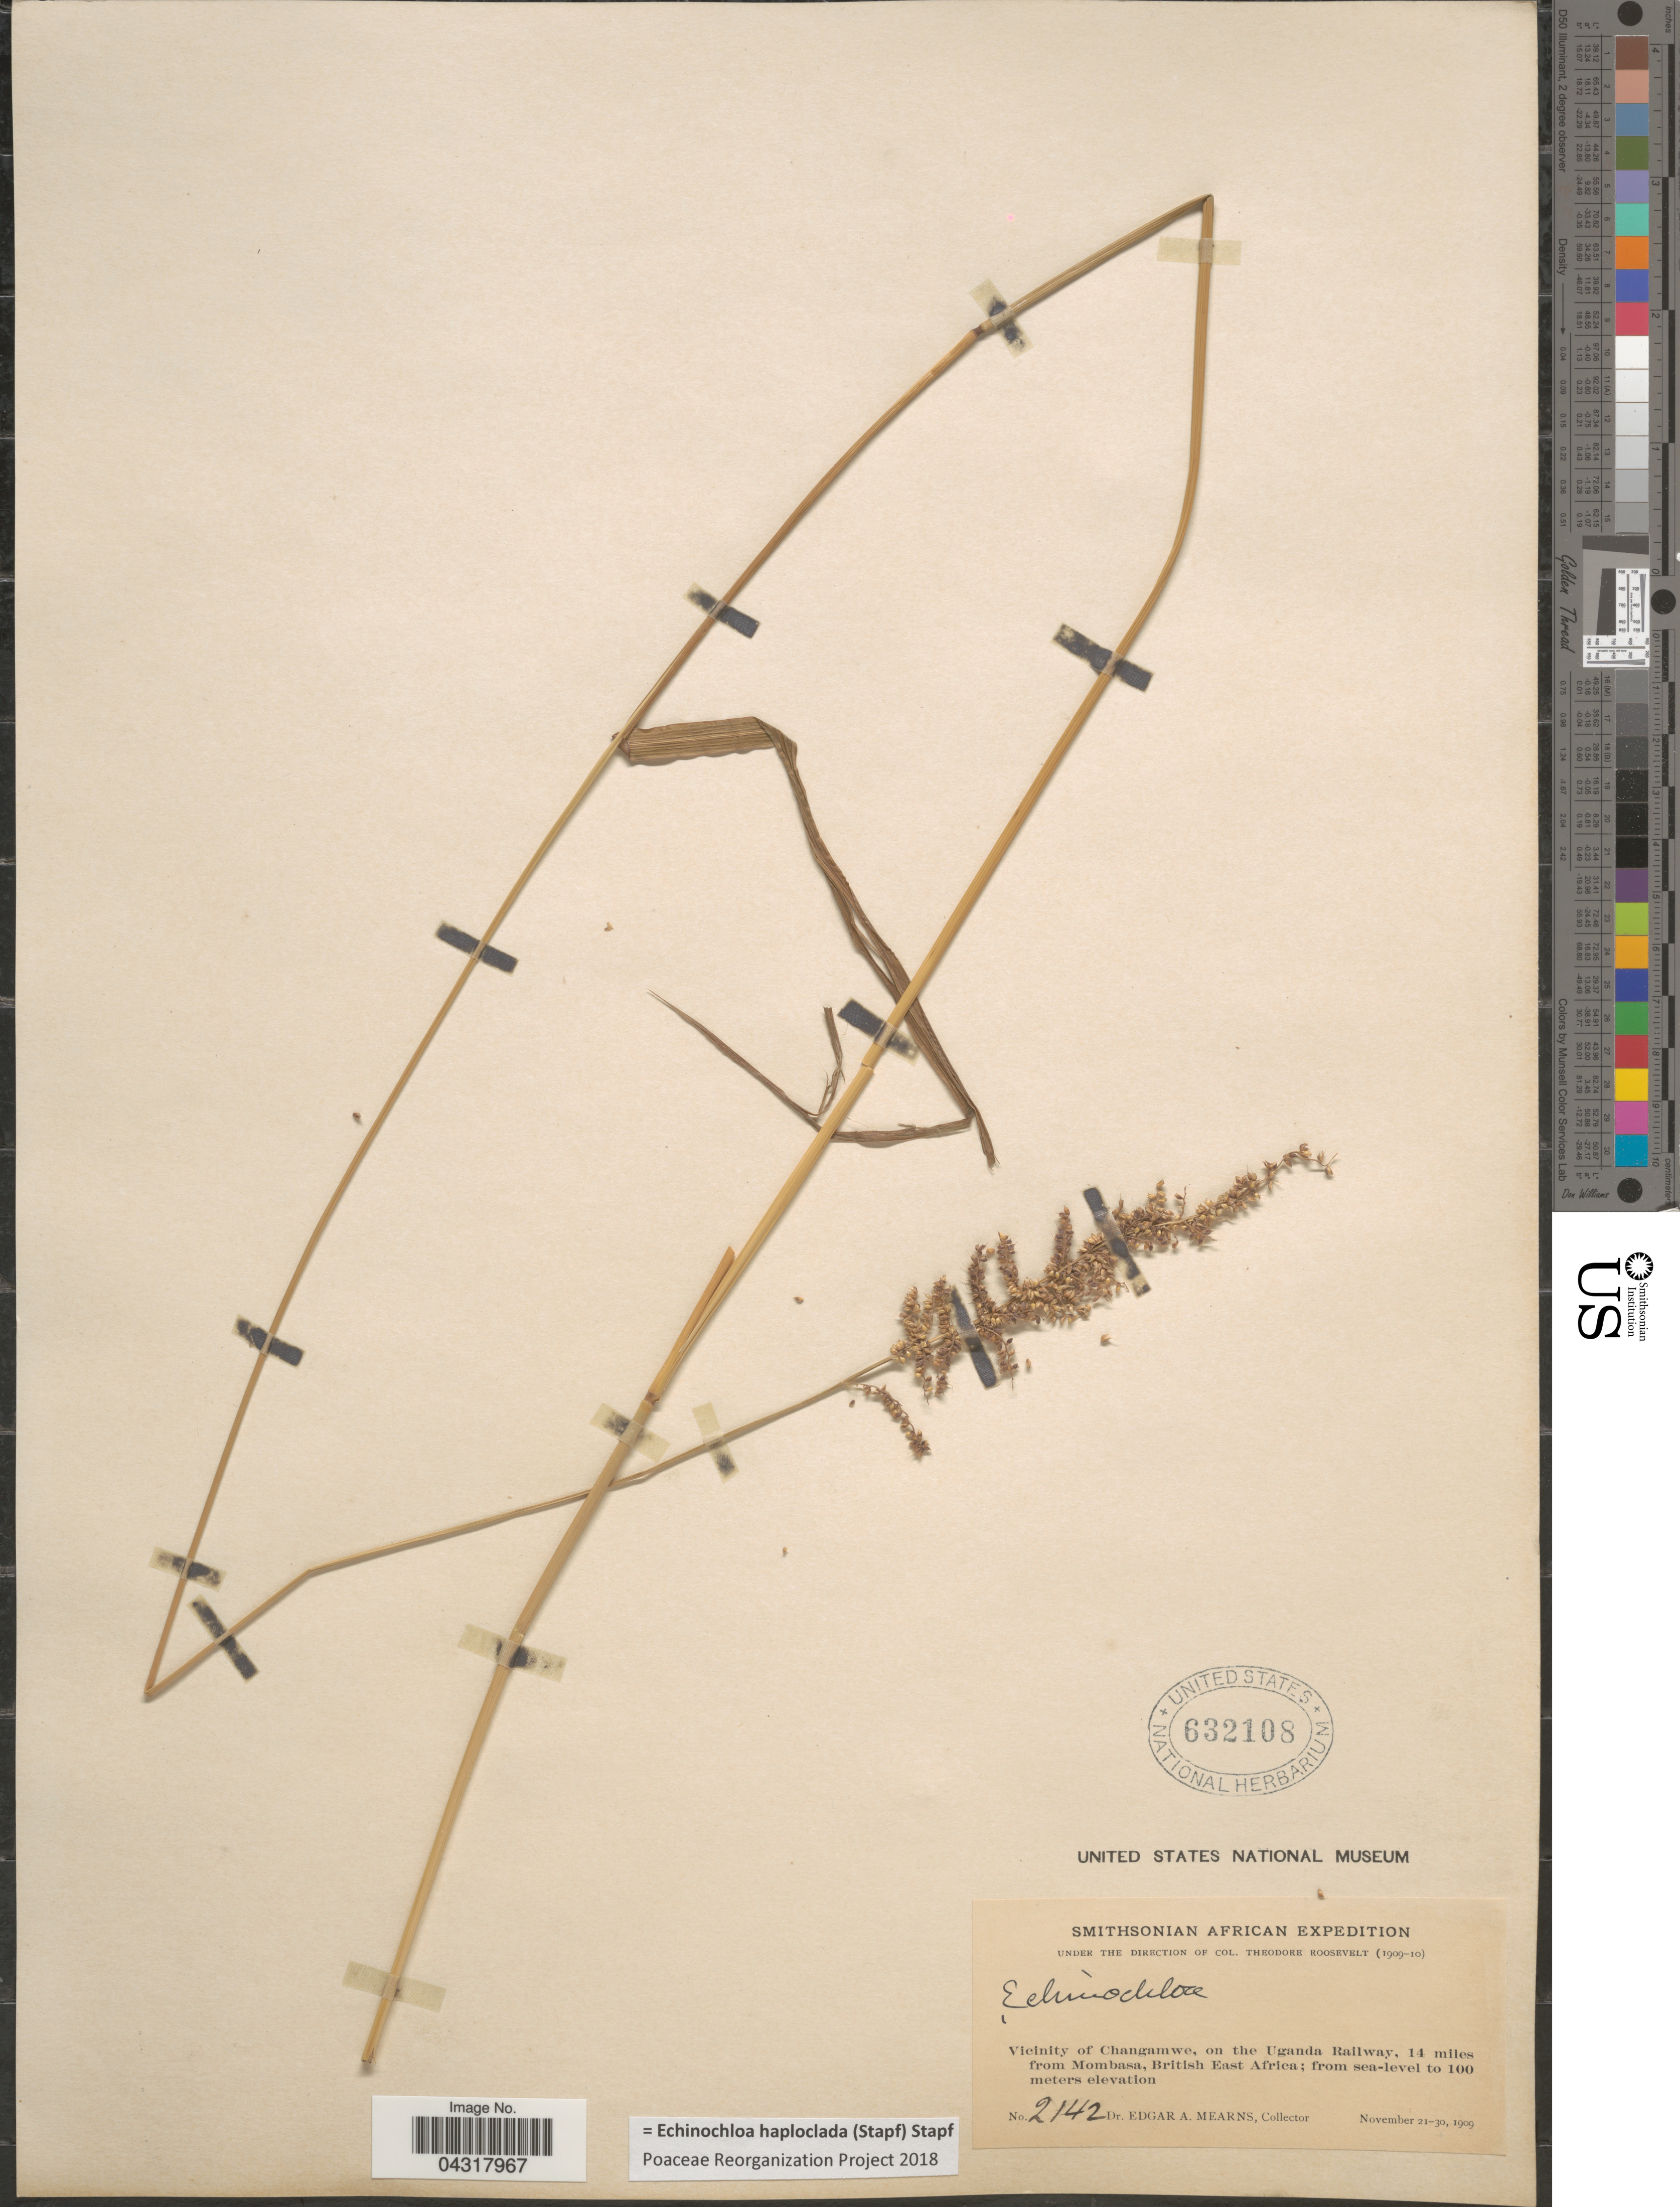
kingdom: Plantae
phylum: Tracheophyta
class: Liliopsida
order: Poales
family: Poaceae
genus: Echinochloa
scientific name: Echinochloa haploclada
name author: (Stapf) Stapf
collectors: E. A. Mearns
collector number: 2142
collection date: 1909-11-21/1909-11-30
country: Uganda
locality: Smithsonian African Expedition. Vicinity of Changamwe, on the Uganda Railway, 14 miles from Mombasa, British East Africa.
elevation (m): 0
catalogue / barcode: US 632108